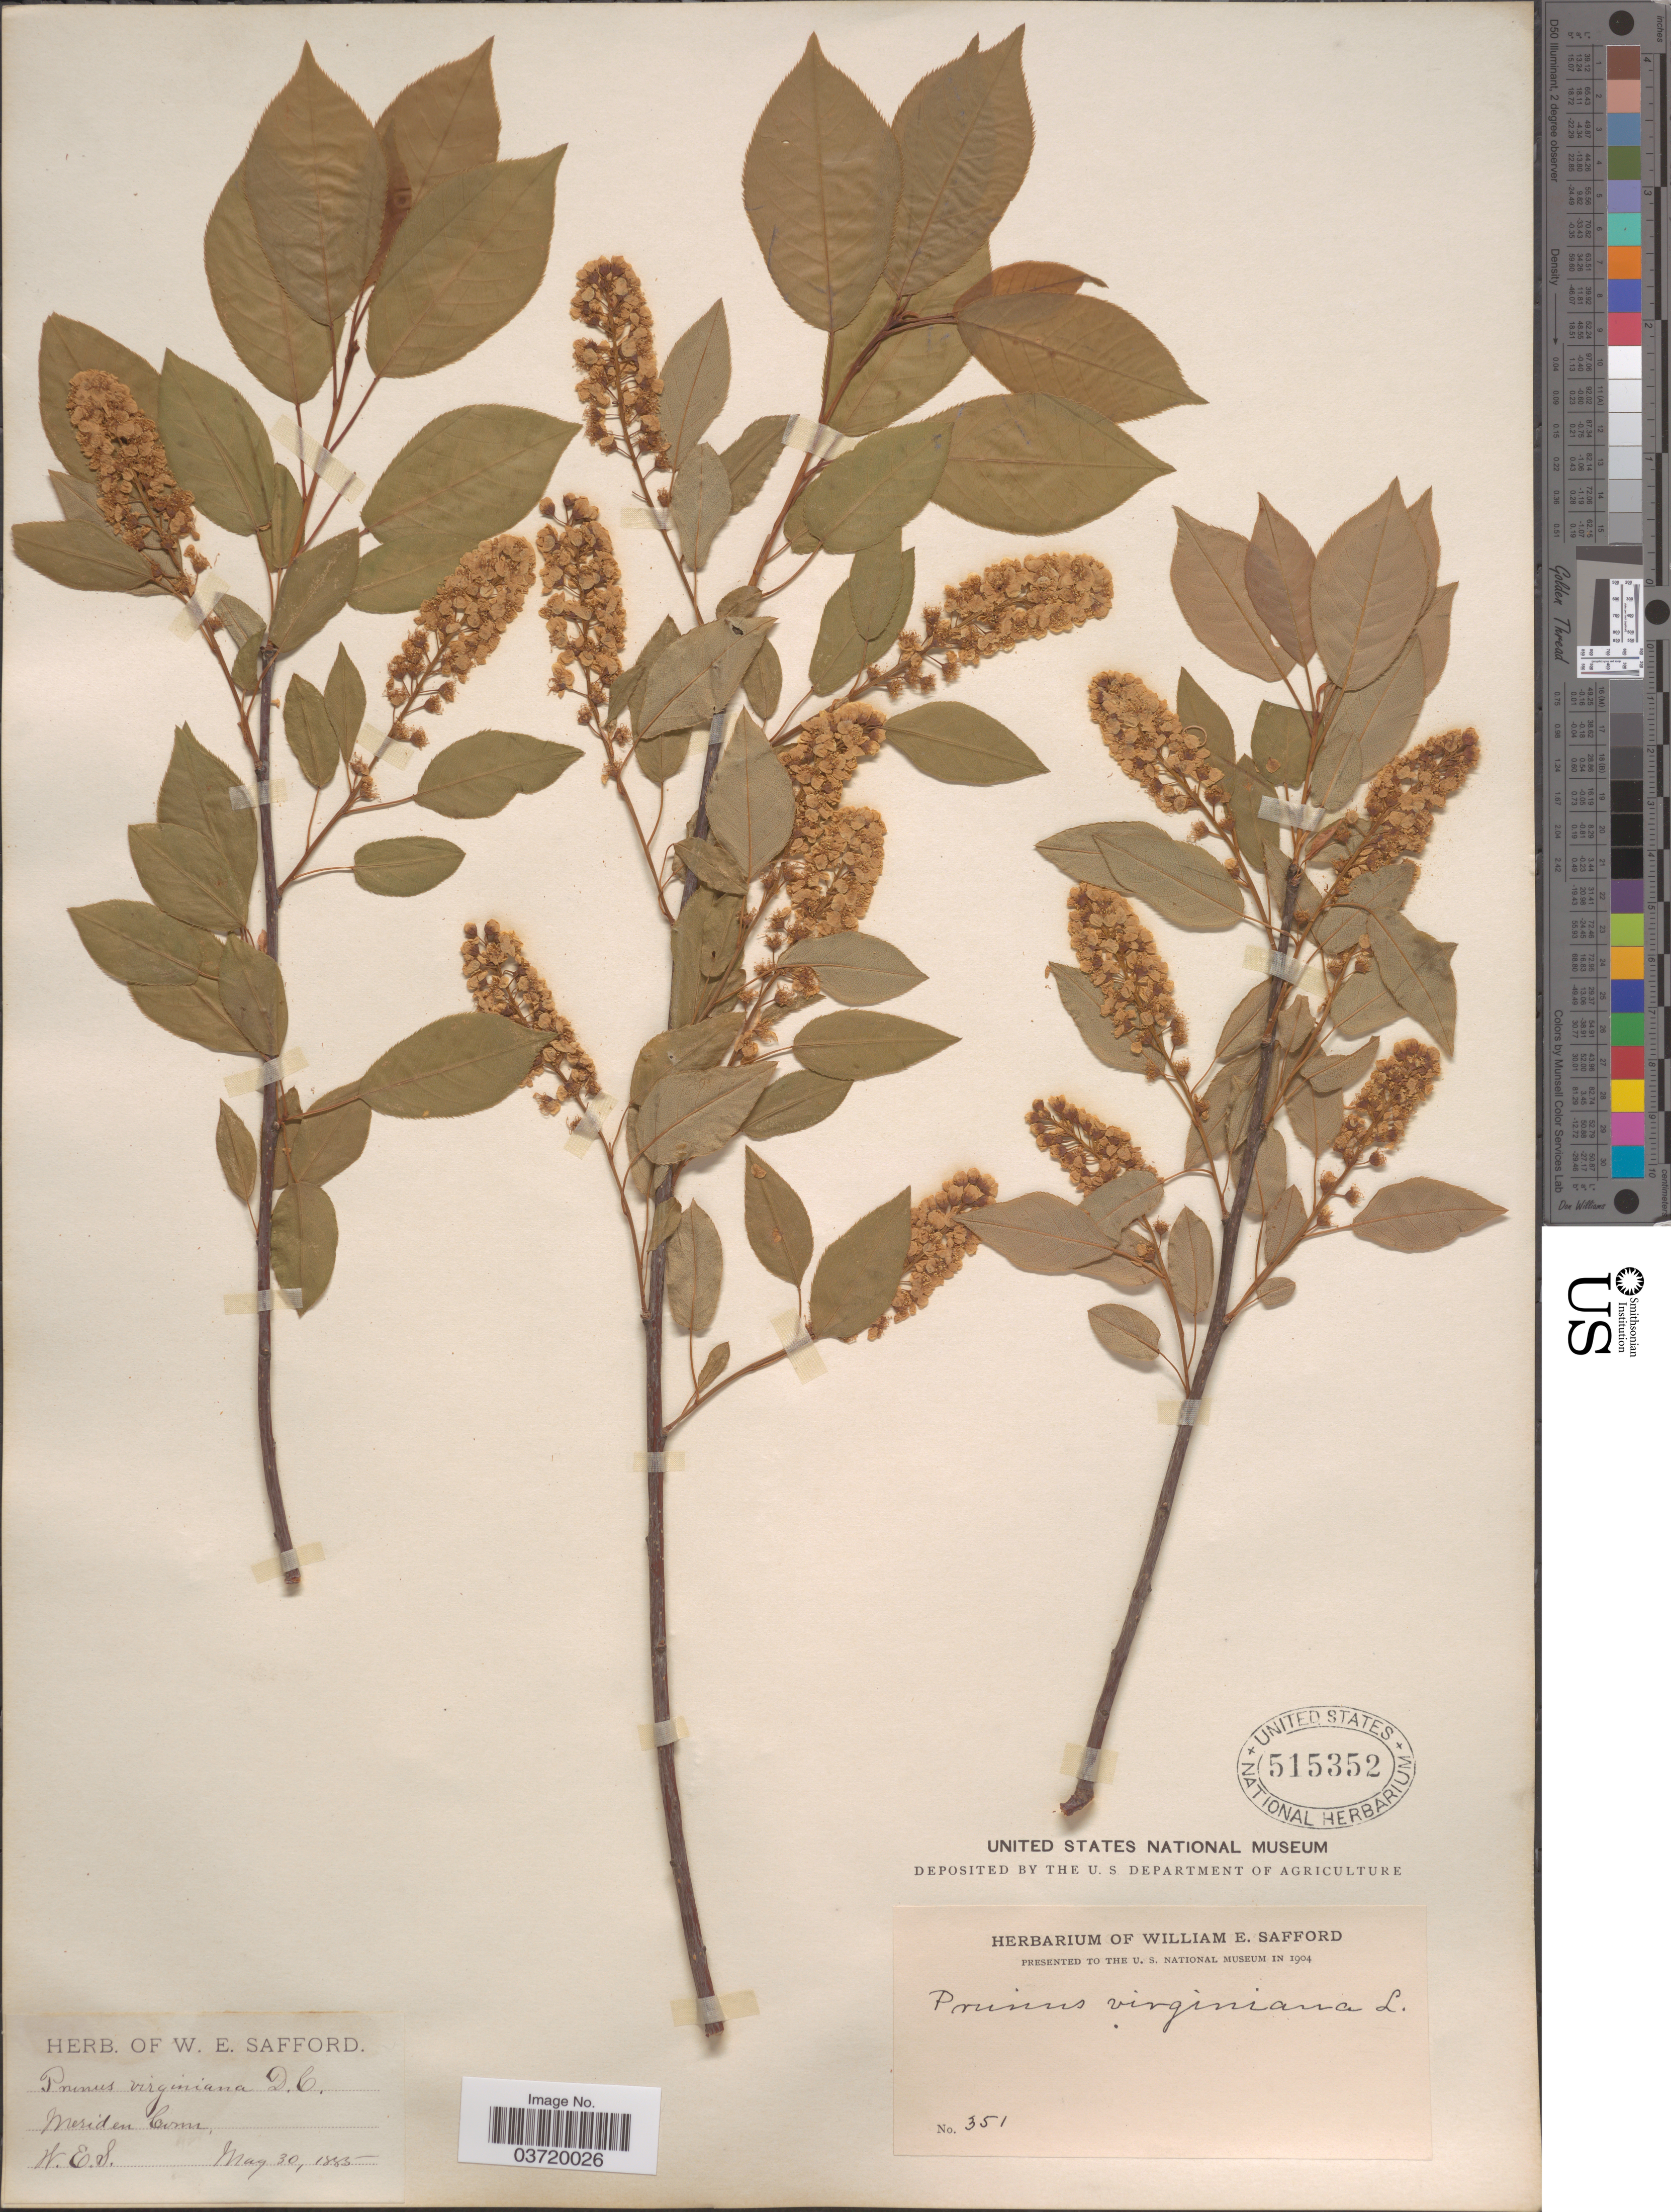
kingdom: Plantae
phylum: Tracheophyta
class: Magnoliopsida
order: Rosales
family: Rosaceae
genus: Prunus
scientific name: Prunus virginiana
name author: L.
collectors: W. E. Safford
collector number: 351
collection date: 1885-05-30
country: United States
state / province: Connecticut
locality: Meriden.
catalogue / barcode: US 515352